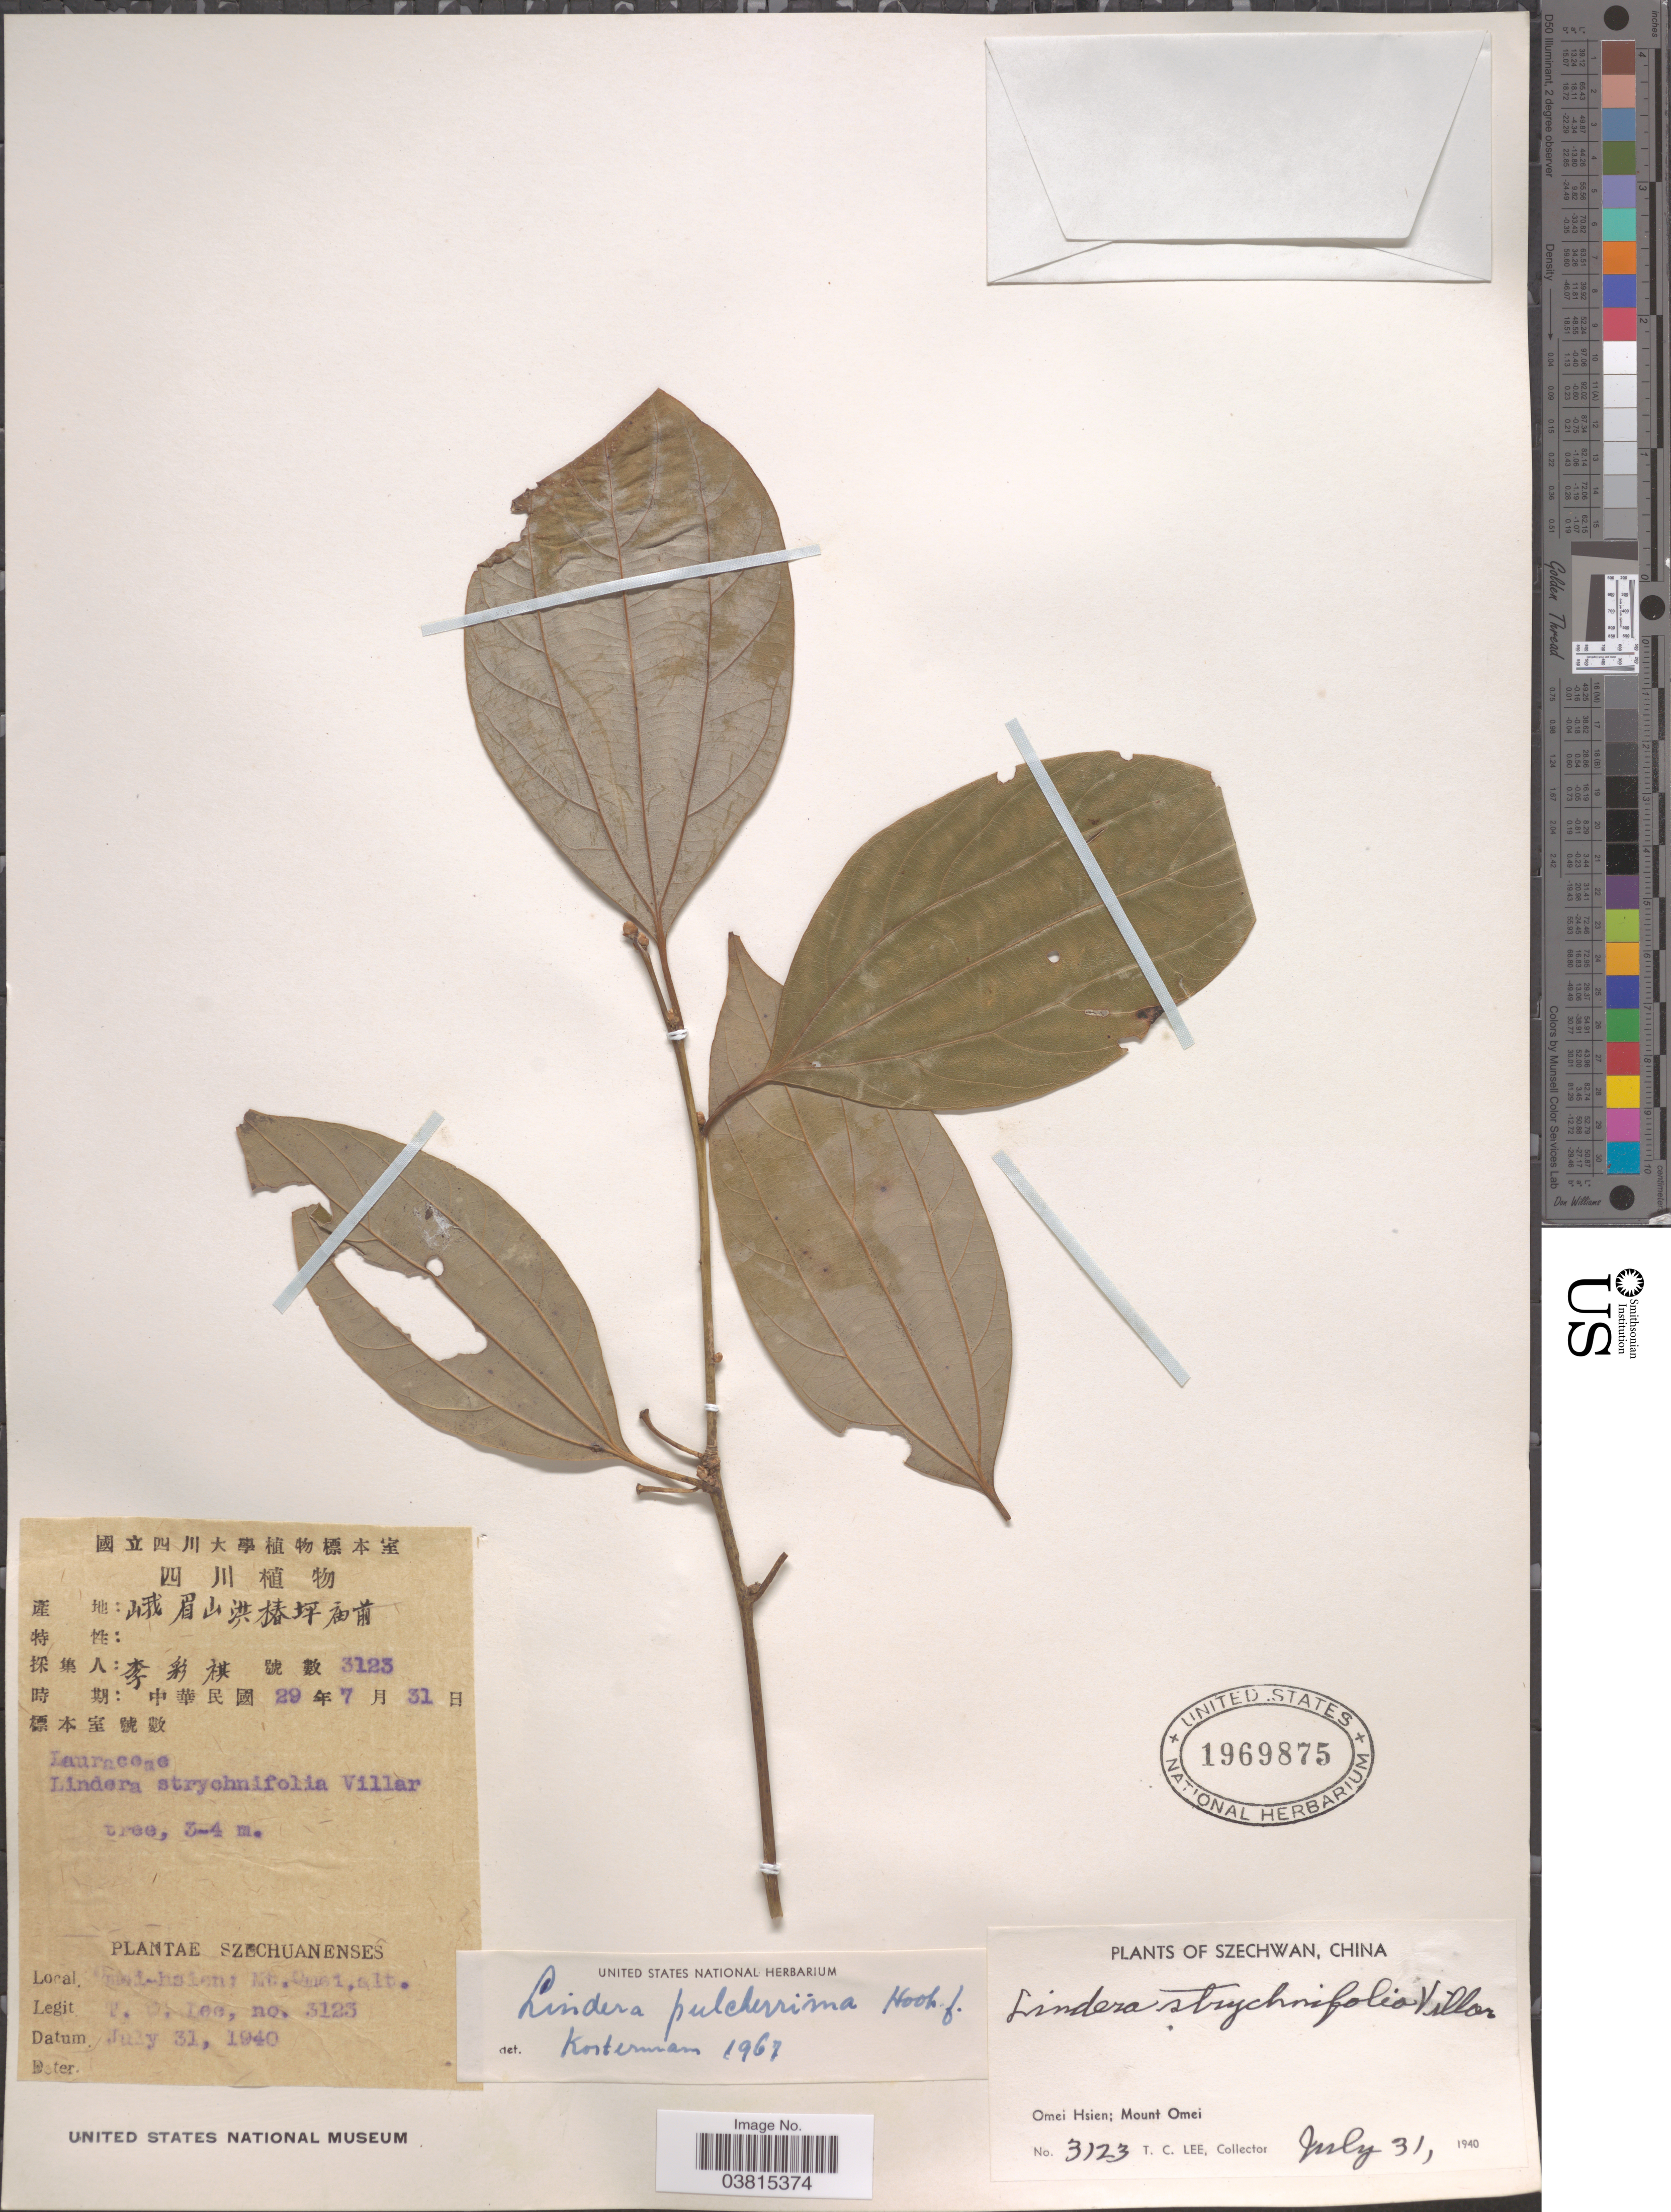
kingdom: Plantae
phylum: Tracheophyta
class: Magnoliopsida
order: Laurales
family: Lauraceae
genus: Lindera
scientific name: Lindera pulcherrima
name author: (Nees) Hook. f.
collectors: T. Lee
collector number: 3123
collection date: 1940-07-31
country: China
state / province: Sichuan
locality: Szechwan. Omei Hsien; Mount Omei.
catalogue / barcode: US 1969875